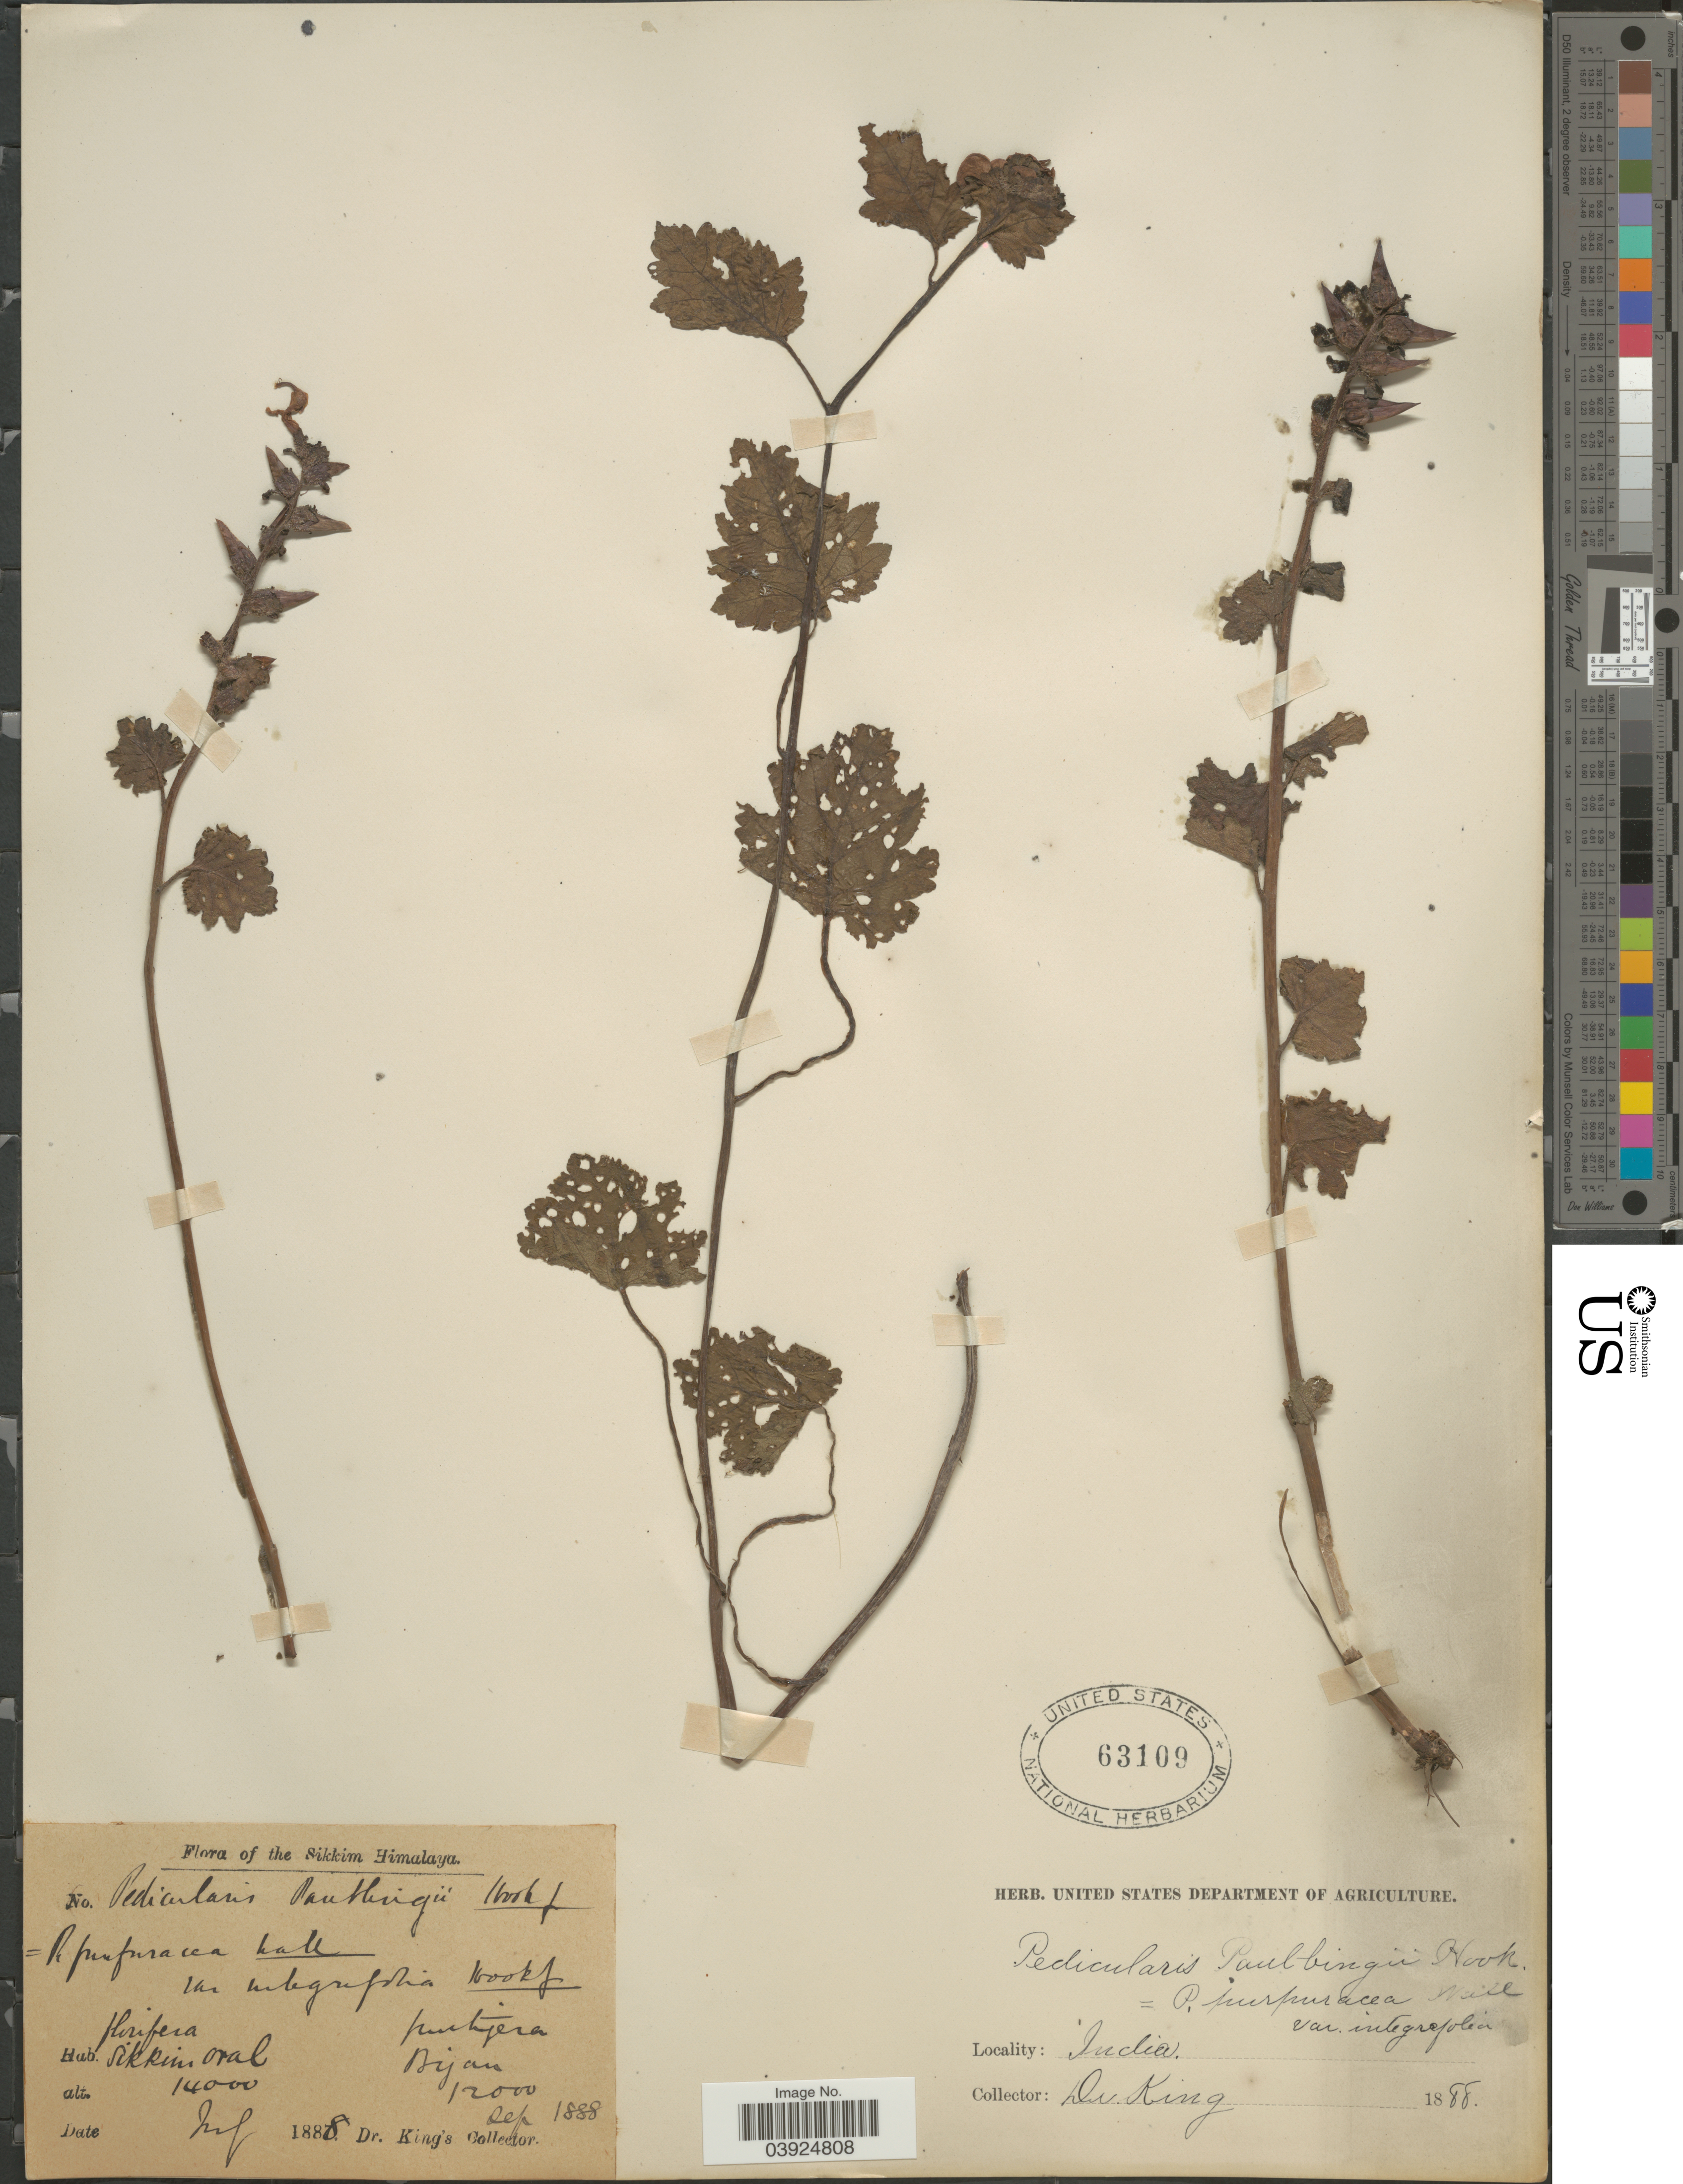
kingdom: Plantae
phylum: Tracheophyta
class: Magnoliopsida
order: Lamiales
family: Orobanchaceae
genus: Pedicularis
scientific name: Pedicularis pantlingii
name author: Prain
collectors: Dr. King's collector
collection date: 1888-07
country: India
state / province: Sikkim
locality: The Sikkim Himalaya. Sikkim oral Bijan.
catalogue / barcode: US 63109